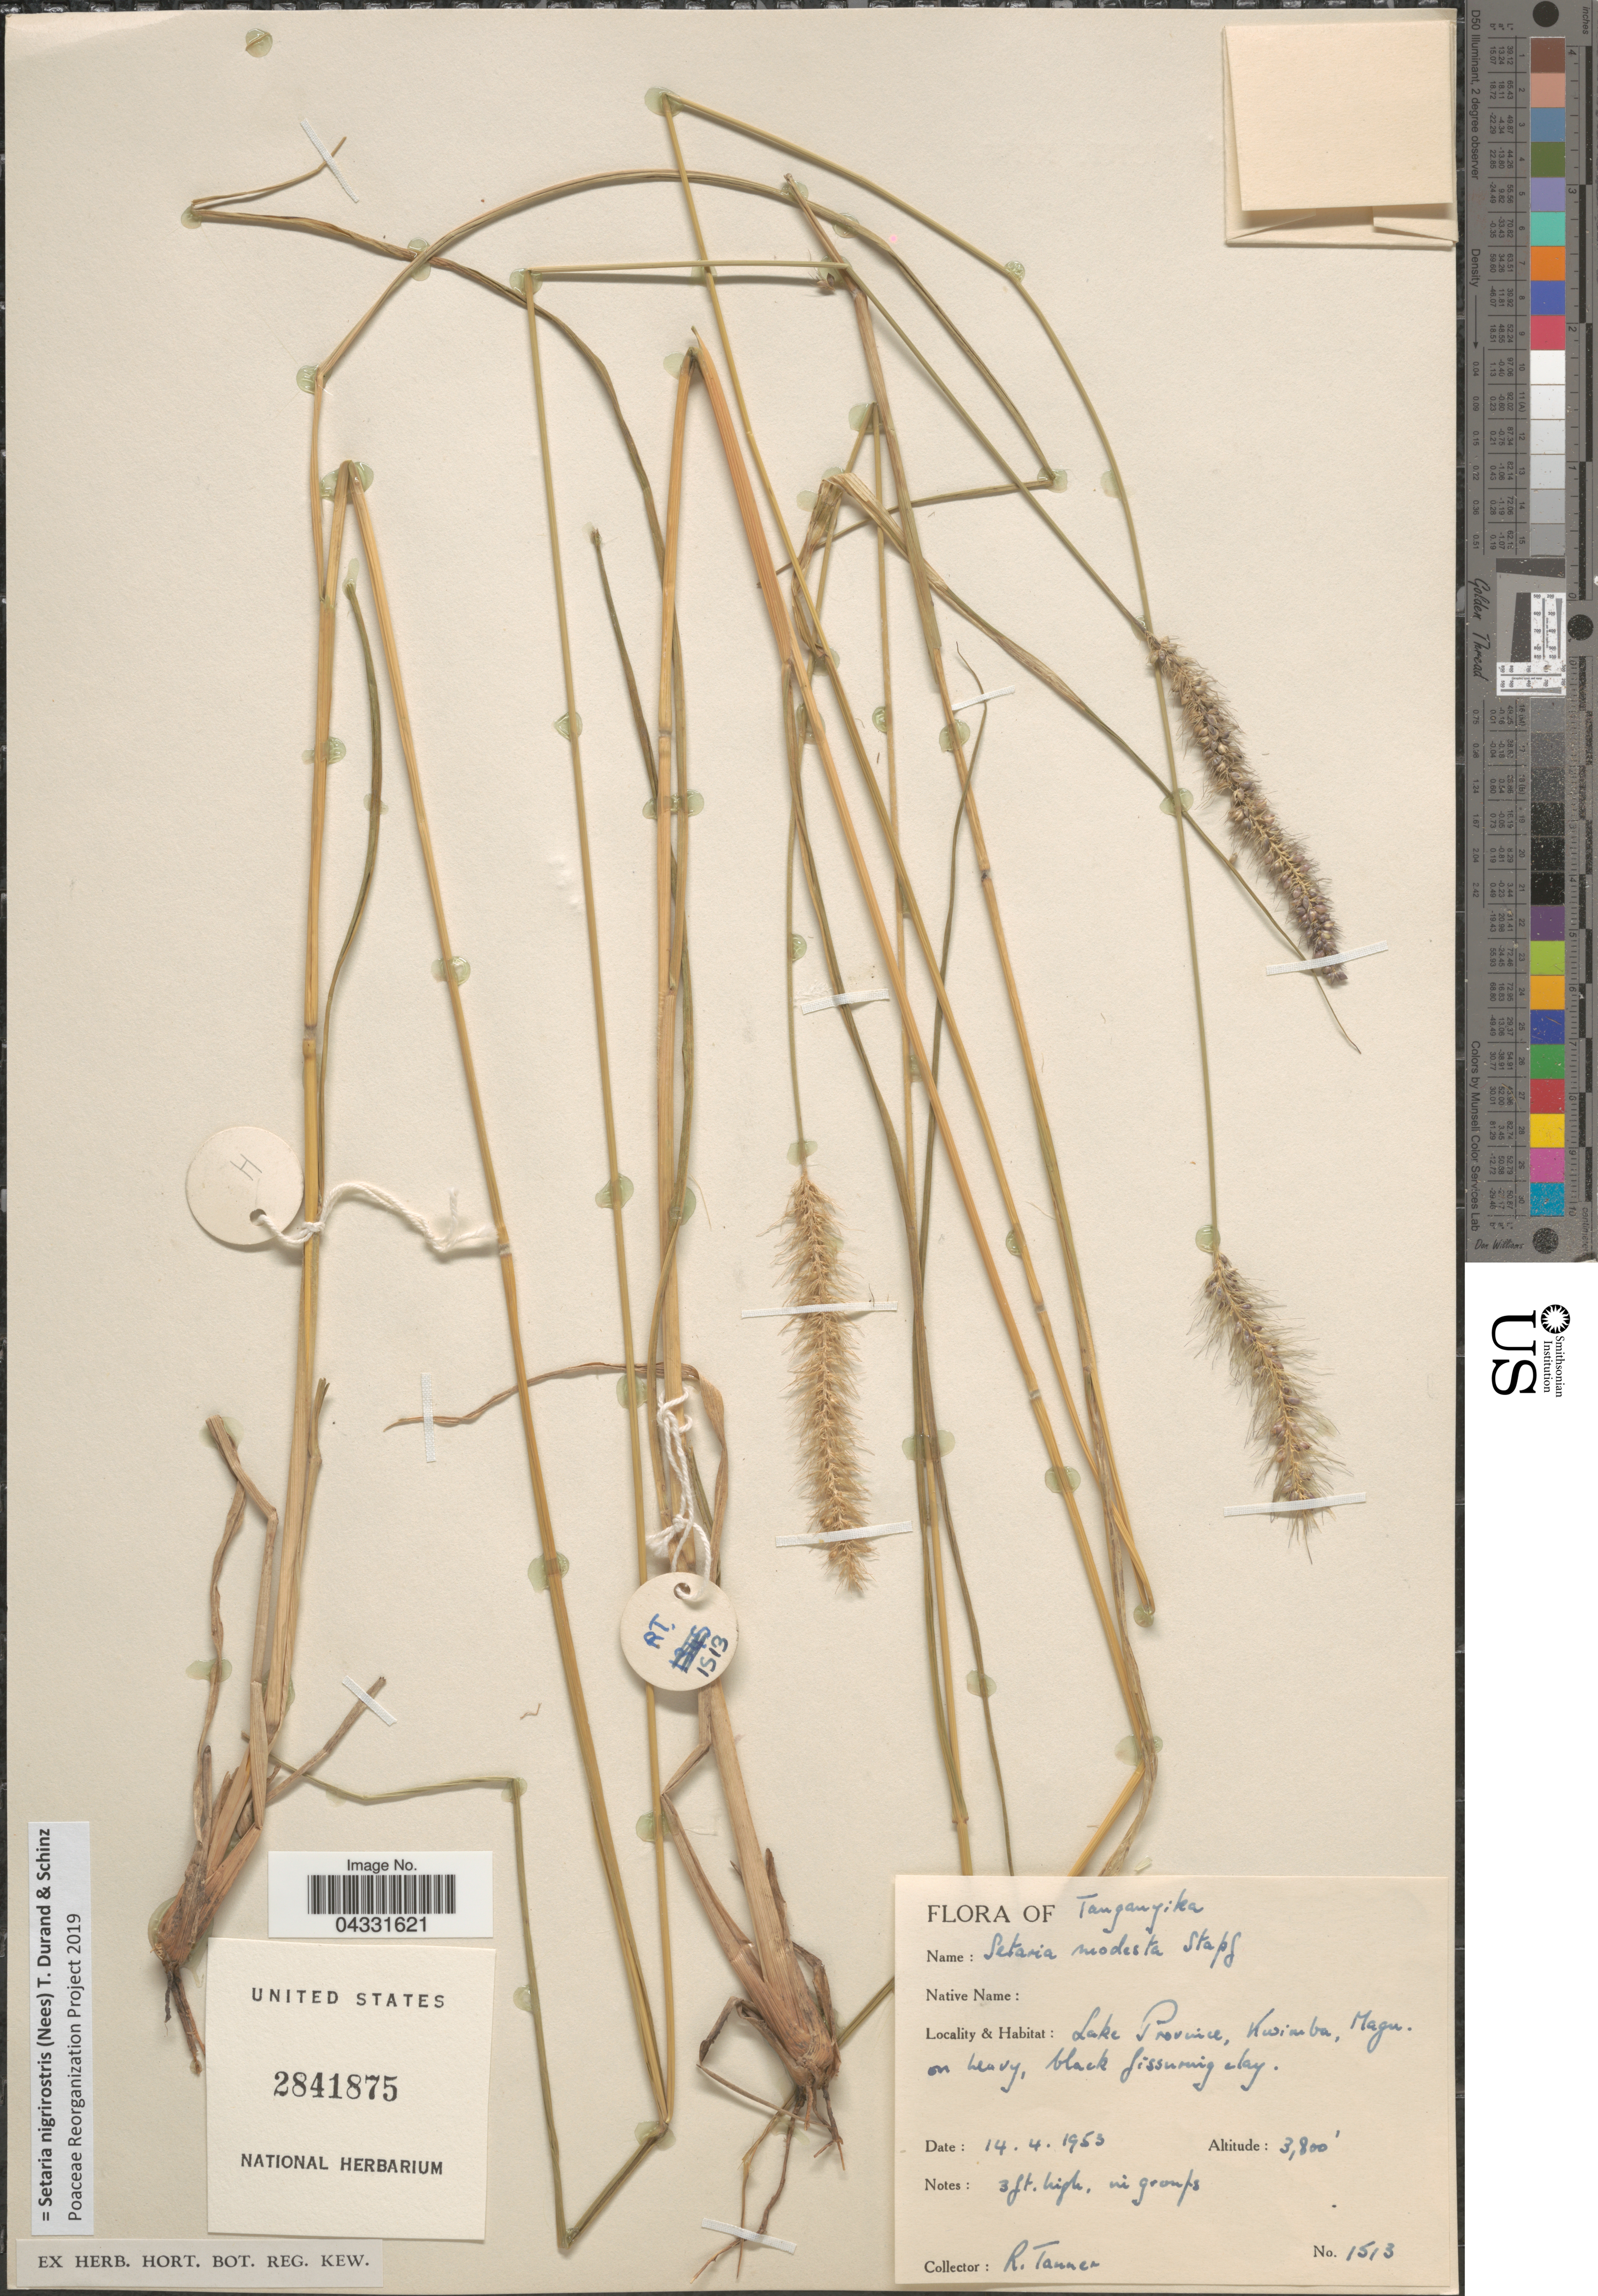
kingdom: Plantae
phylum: Tracheophyta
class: Liliopsida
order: Poales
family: Poaceae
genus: Setaria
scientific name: Setaria nigrirostris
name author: (Nees) Durand & Schinz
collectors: R. Tanner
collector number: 1513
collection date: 1953-04-14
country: Tanzania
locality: Tanganyika. Lake Province, Kwimba, Magu.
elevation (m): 1158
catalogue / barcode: US 2841875